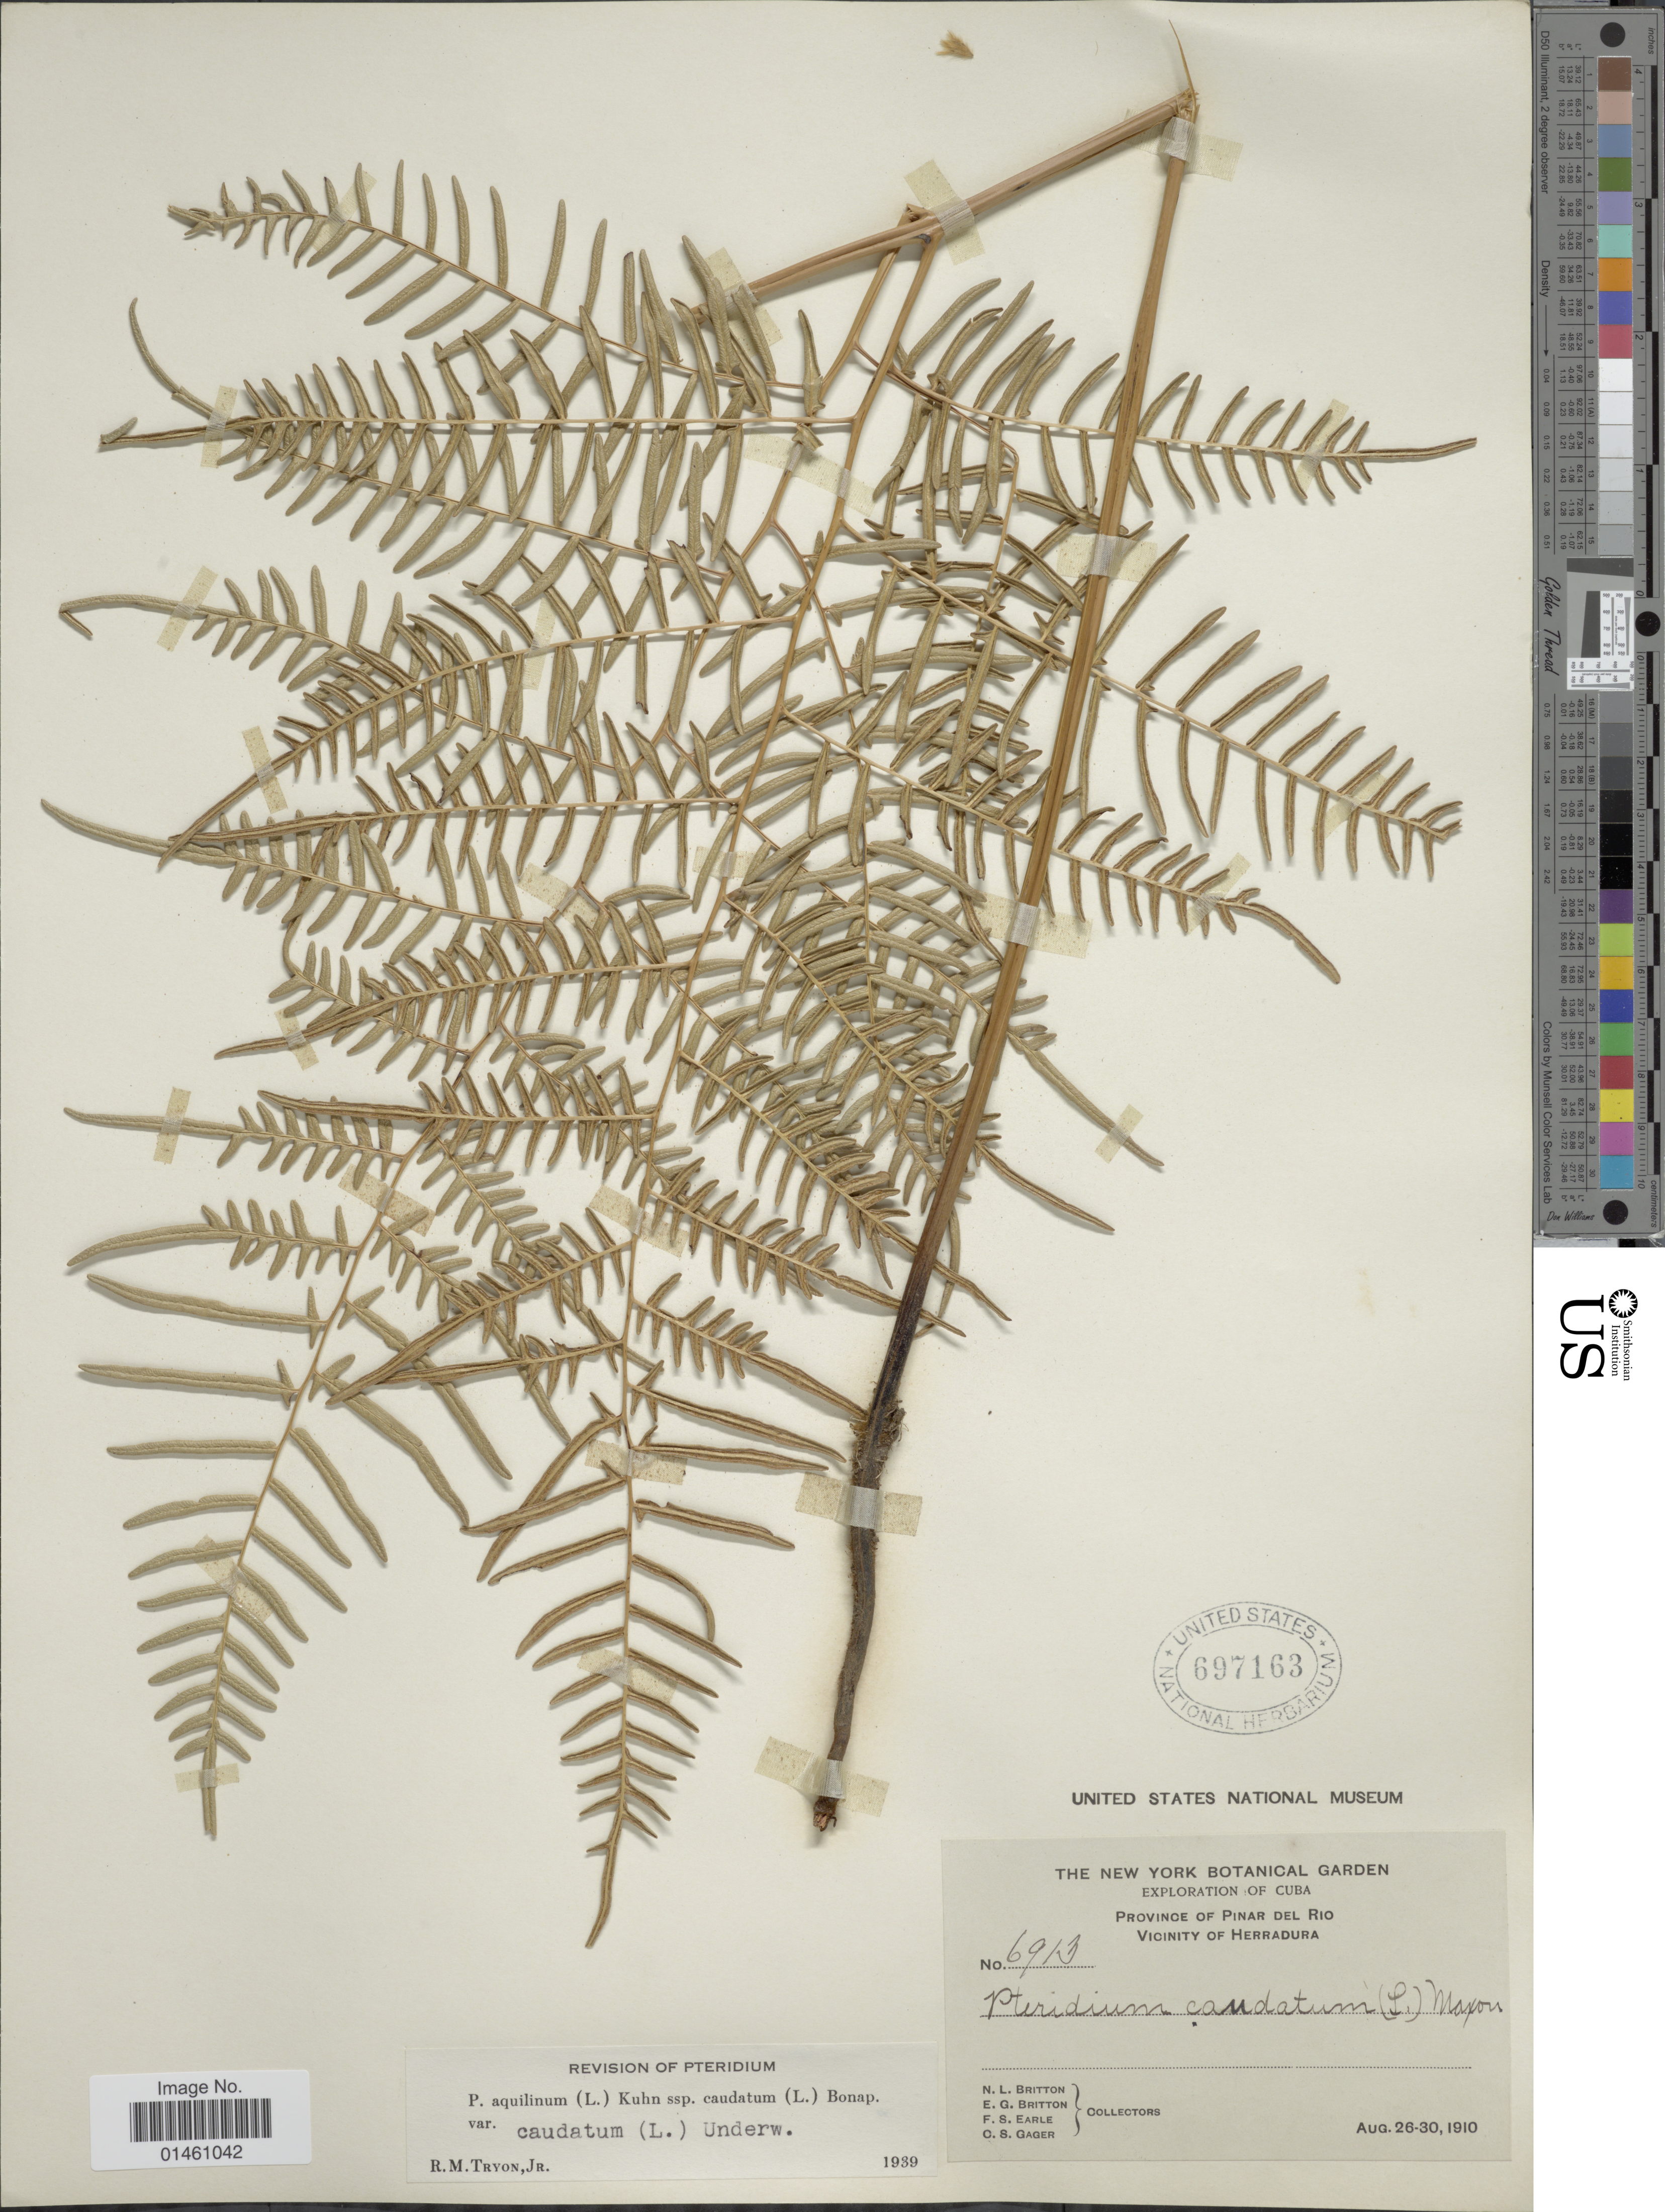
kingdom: Plantae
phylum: Tracheophyta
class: Polypodiopsida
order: Polypodiales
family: Dennstaedtiaceae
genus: Pteridium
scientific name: Pteridium caudatum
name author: (L.) Maxon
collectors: N. Britton, E. G. Britton, F. S. Earle & C. Gager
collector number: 6913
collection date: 1910-08-26/1910-08-30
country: Cuba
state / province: Pinar del Río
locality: Vicinity of Herradura.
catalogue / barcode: US 697163